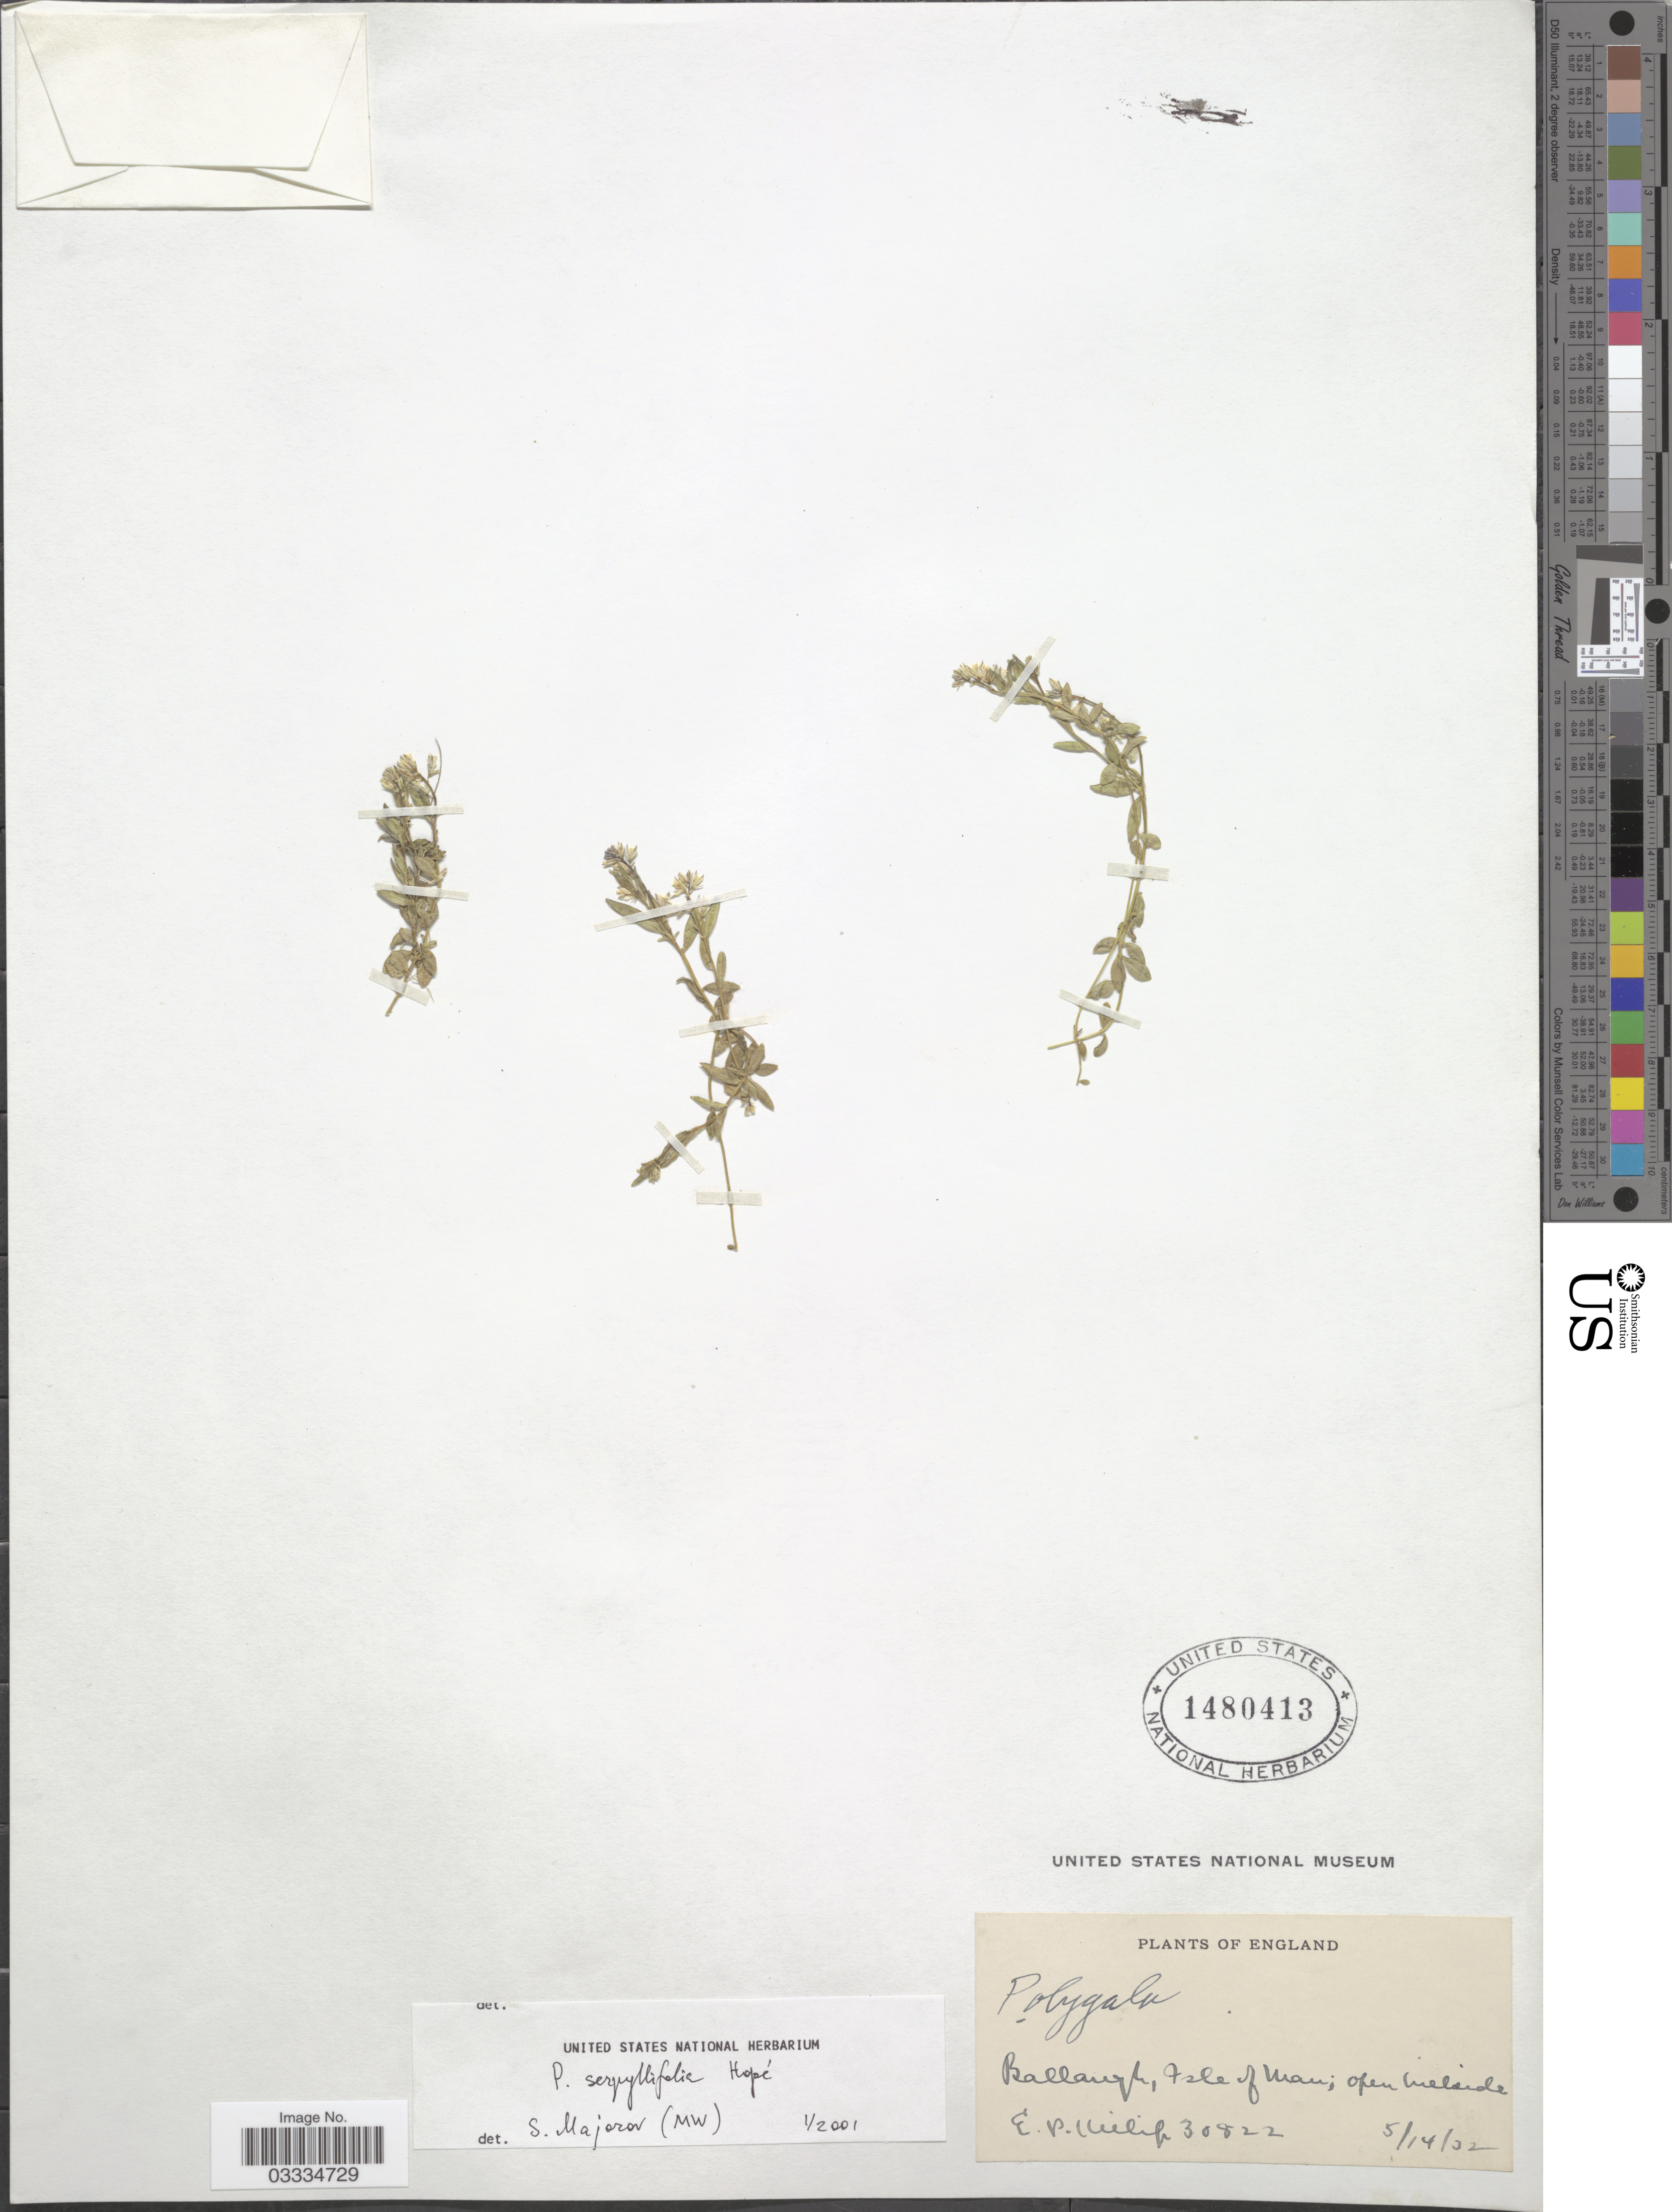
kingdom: Plantae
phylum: Tracheophyta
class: Magnoliopsida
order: Fabales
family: Polygalaceae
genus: Polygala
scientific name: Polygala serpyllacea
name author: Weihe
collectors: E. P. Killip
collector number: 30822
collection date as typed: Transcribed d/m/y: 14/5/32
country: United Kingdom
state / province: England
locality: Ballangh, Isle of Man; open hillside.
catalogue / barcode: US 1480413